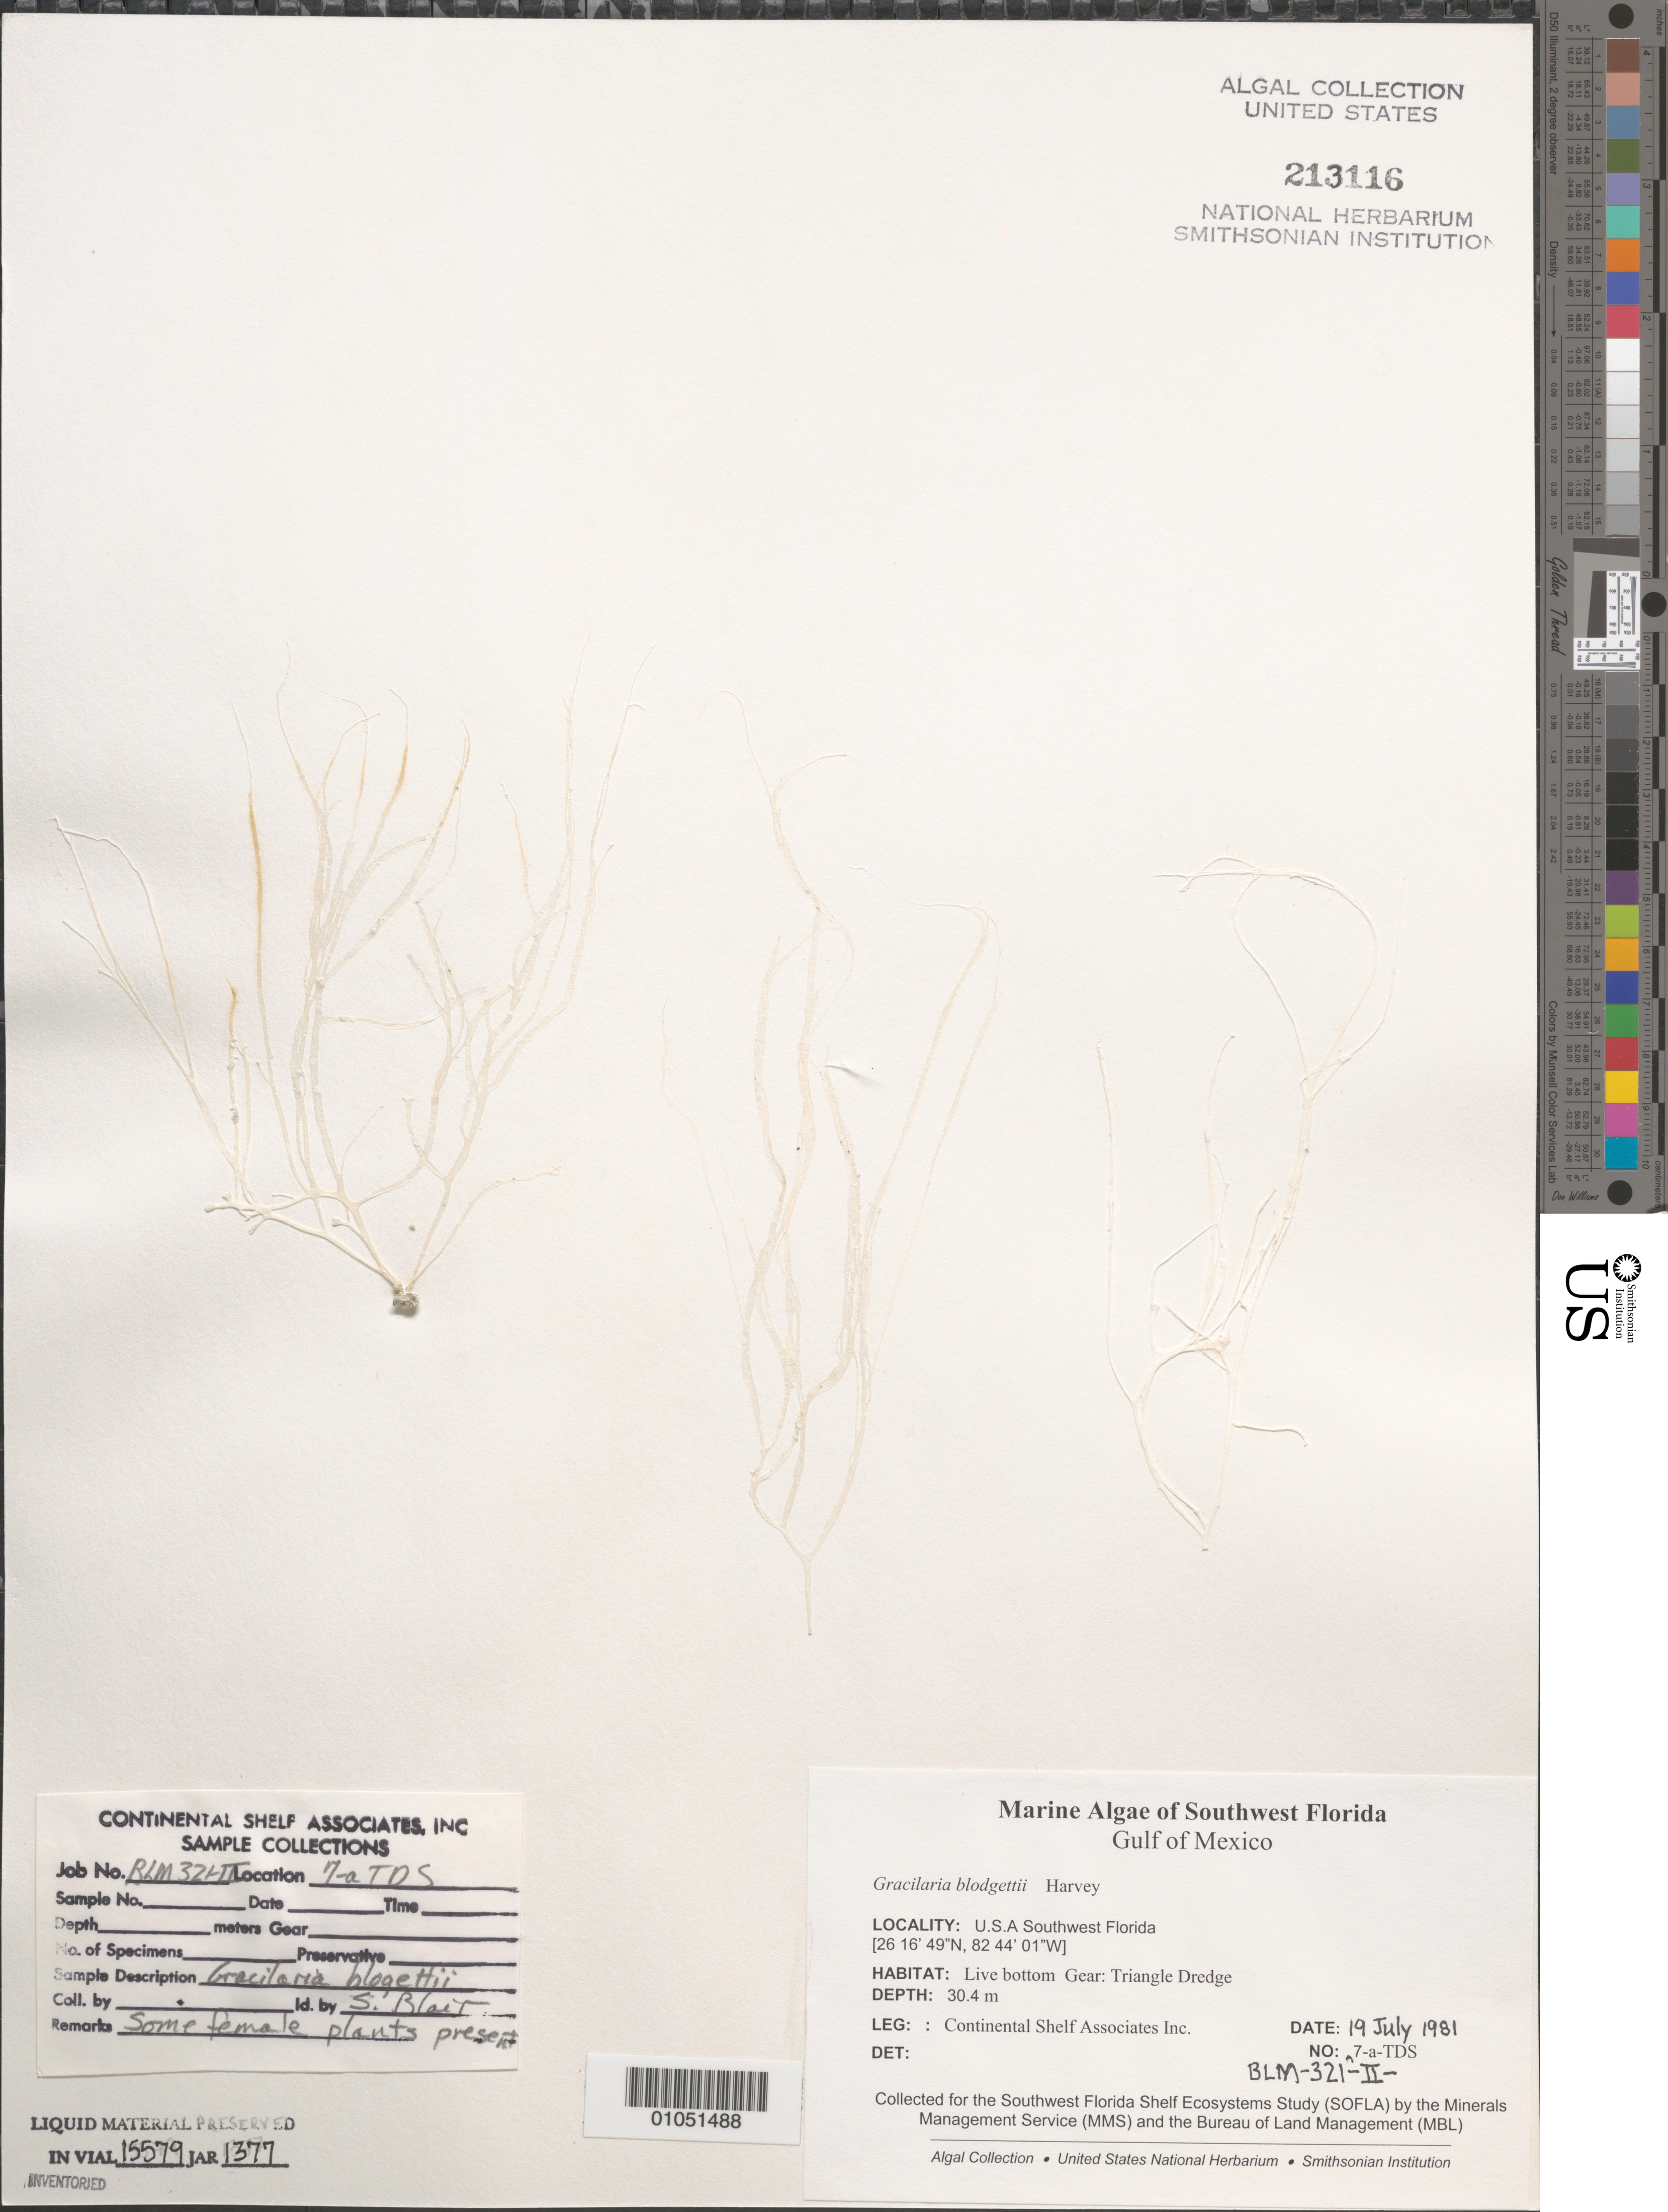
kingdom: Plantae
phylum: Rhodophyta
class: Florideophyceae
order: Gracilariales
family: Gracilariaceae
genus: Gracilaria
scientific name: Gracilaria blodgettii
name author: Harv.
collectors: Continental Shelf Associates for the MMS/BLM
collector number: BLM-321-II-7-A-TDS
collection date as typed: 19 Jul 1981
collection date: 1981-07-19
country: United States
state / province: Florida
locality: Gulf of Mexico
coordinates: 26 16'49"N, 82 44'01"W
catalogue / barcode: US 213116